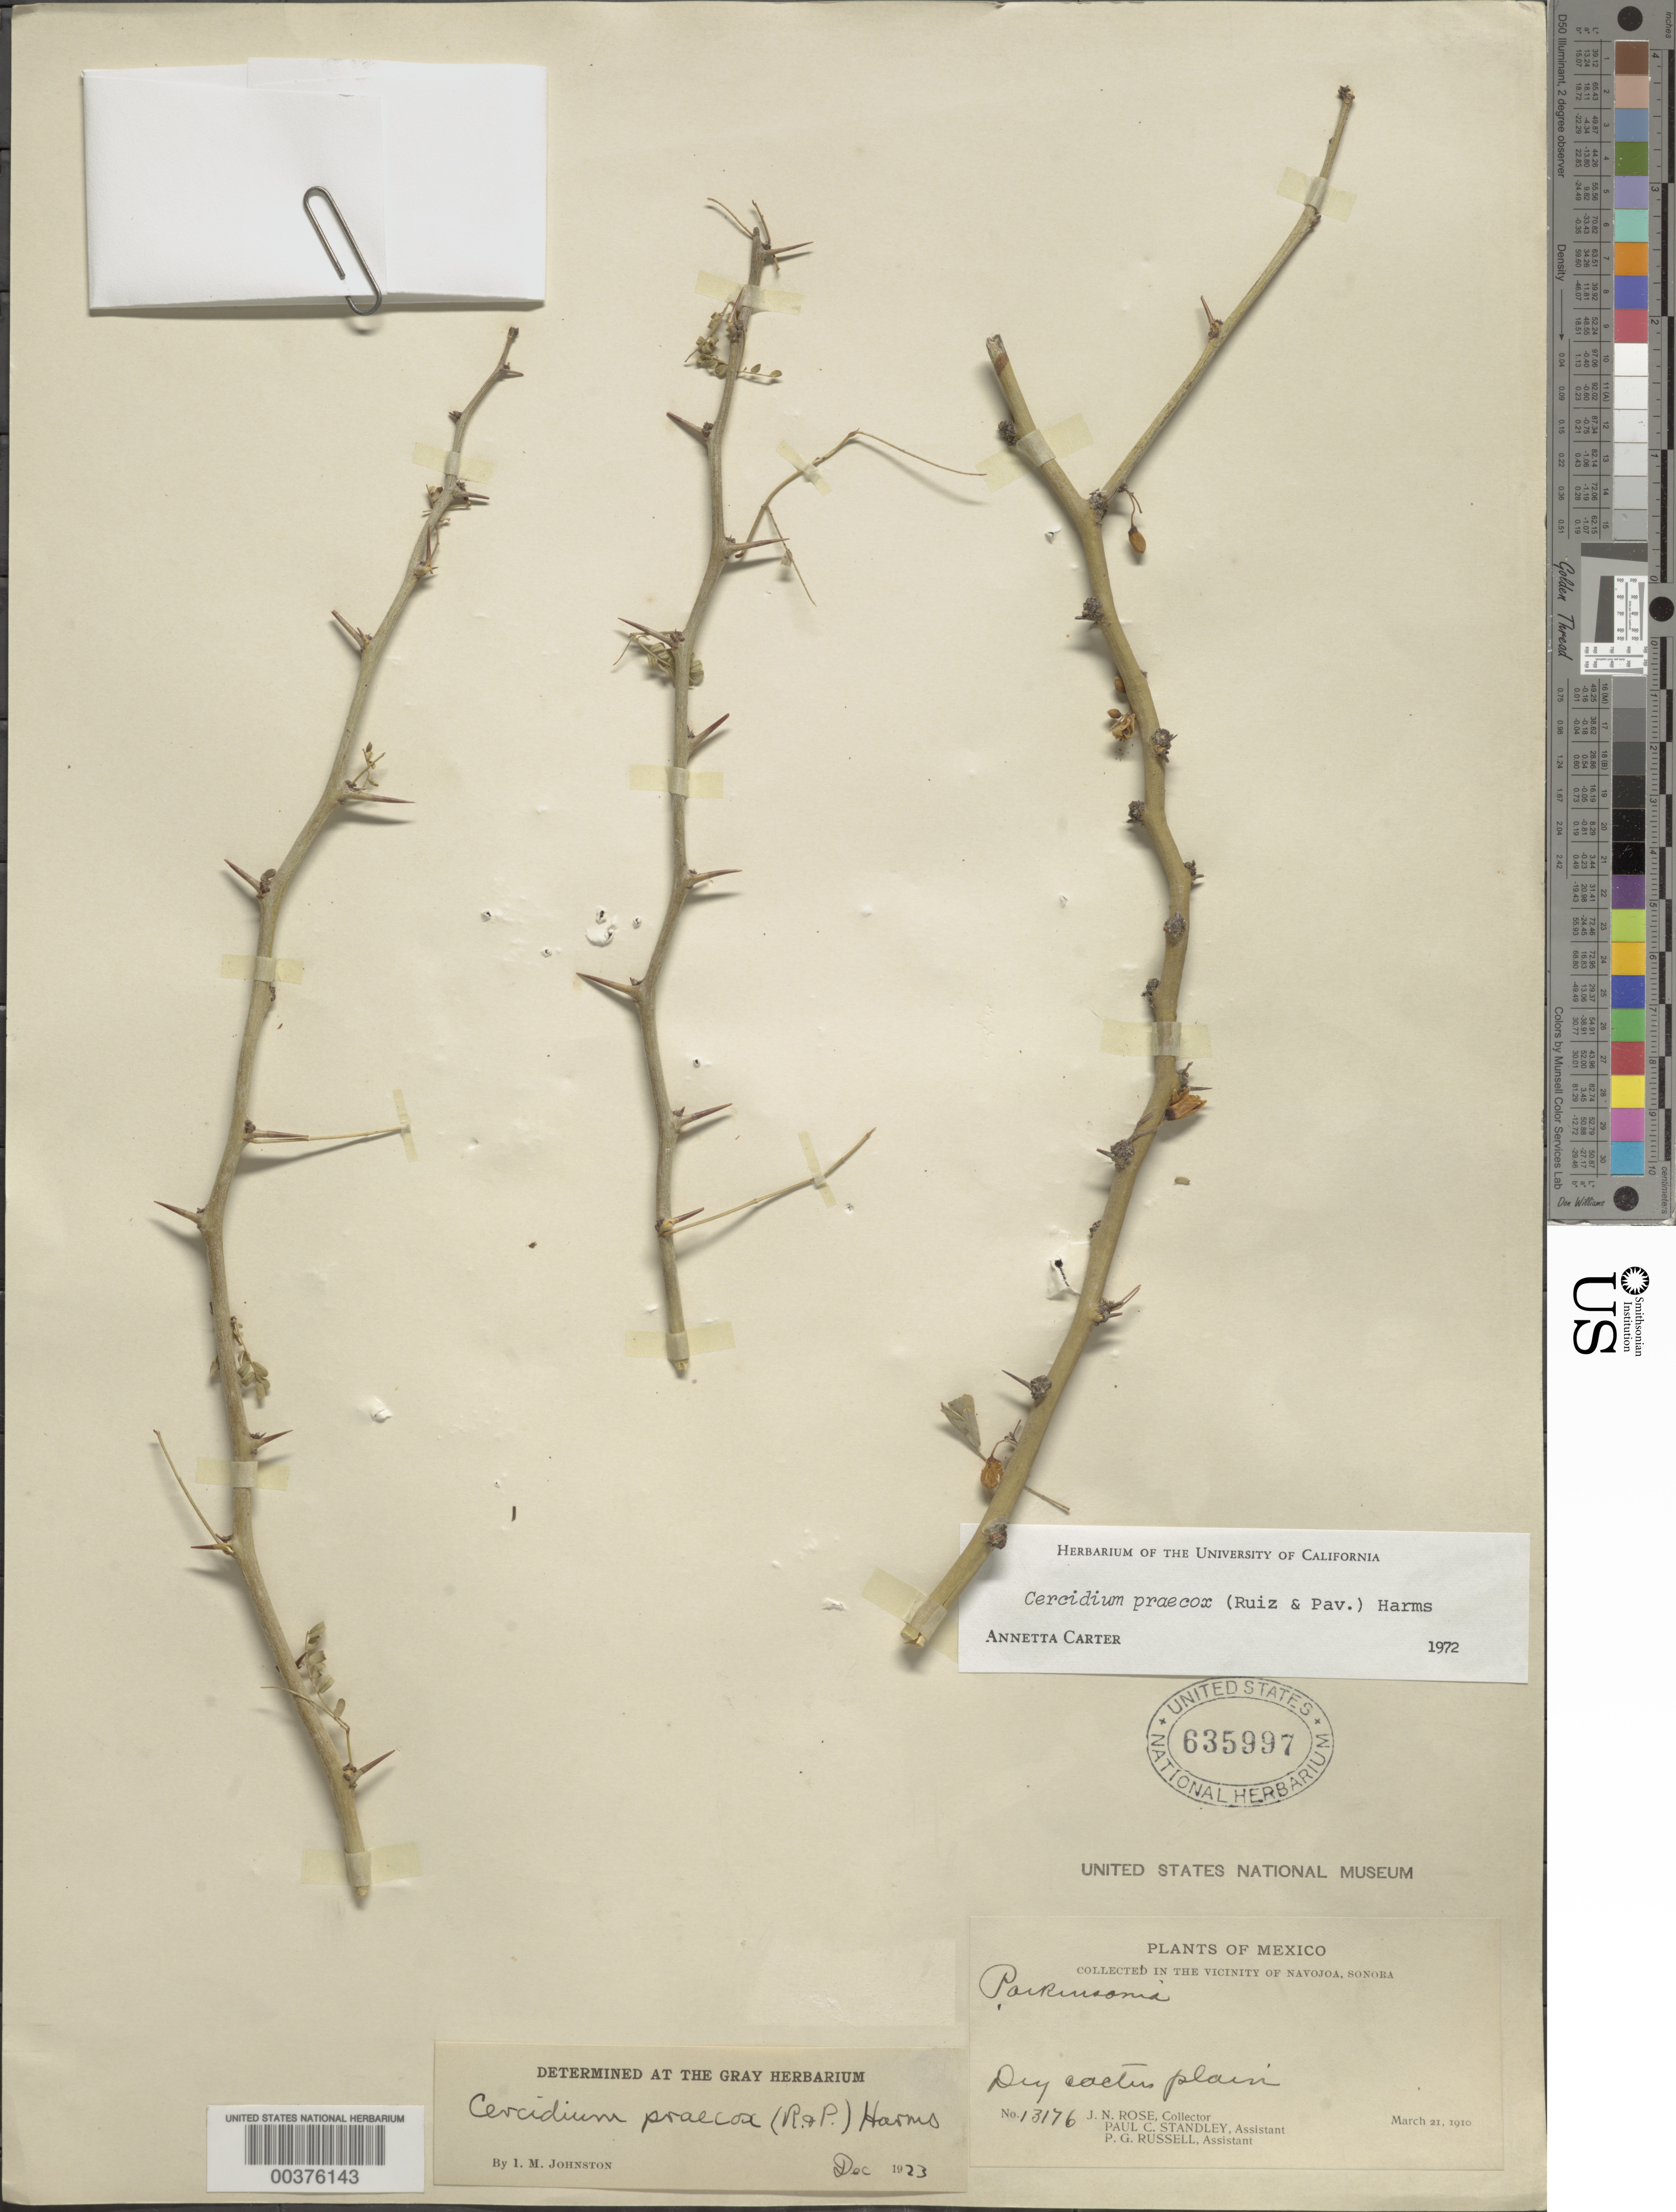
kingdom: Plantae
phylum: Tracheophyta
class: Magnoliopsida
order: Fabales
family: Fabaceae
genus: Parkinsonia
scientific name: Parkinsonia praecox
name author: (Ruiz & Pav.) J.E. Hawkins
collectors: J. N. Rose, P. C. Standley & P. G. Russell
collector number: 13176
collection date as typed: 21 Mar 1910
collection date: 1910-03-21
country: Mexico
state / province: Sonora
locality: Vicinity of Navojoa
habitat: Dry cactus plain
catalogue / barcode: US 635997